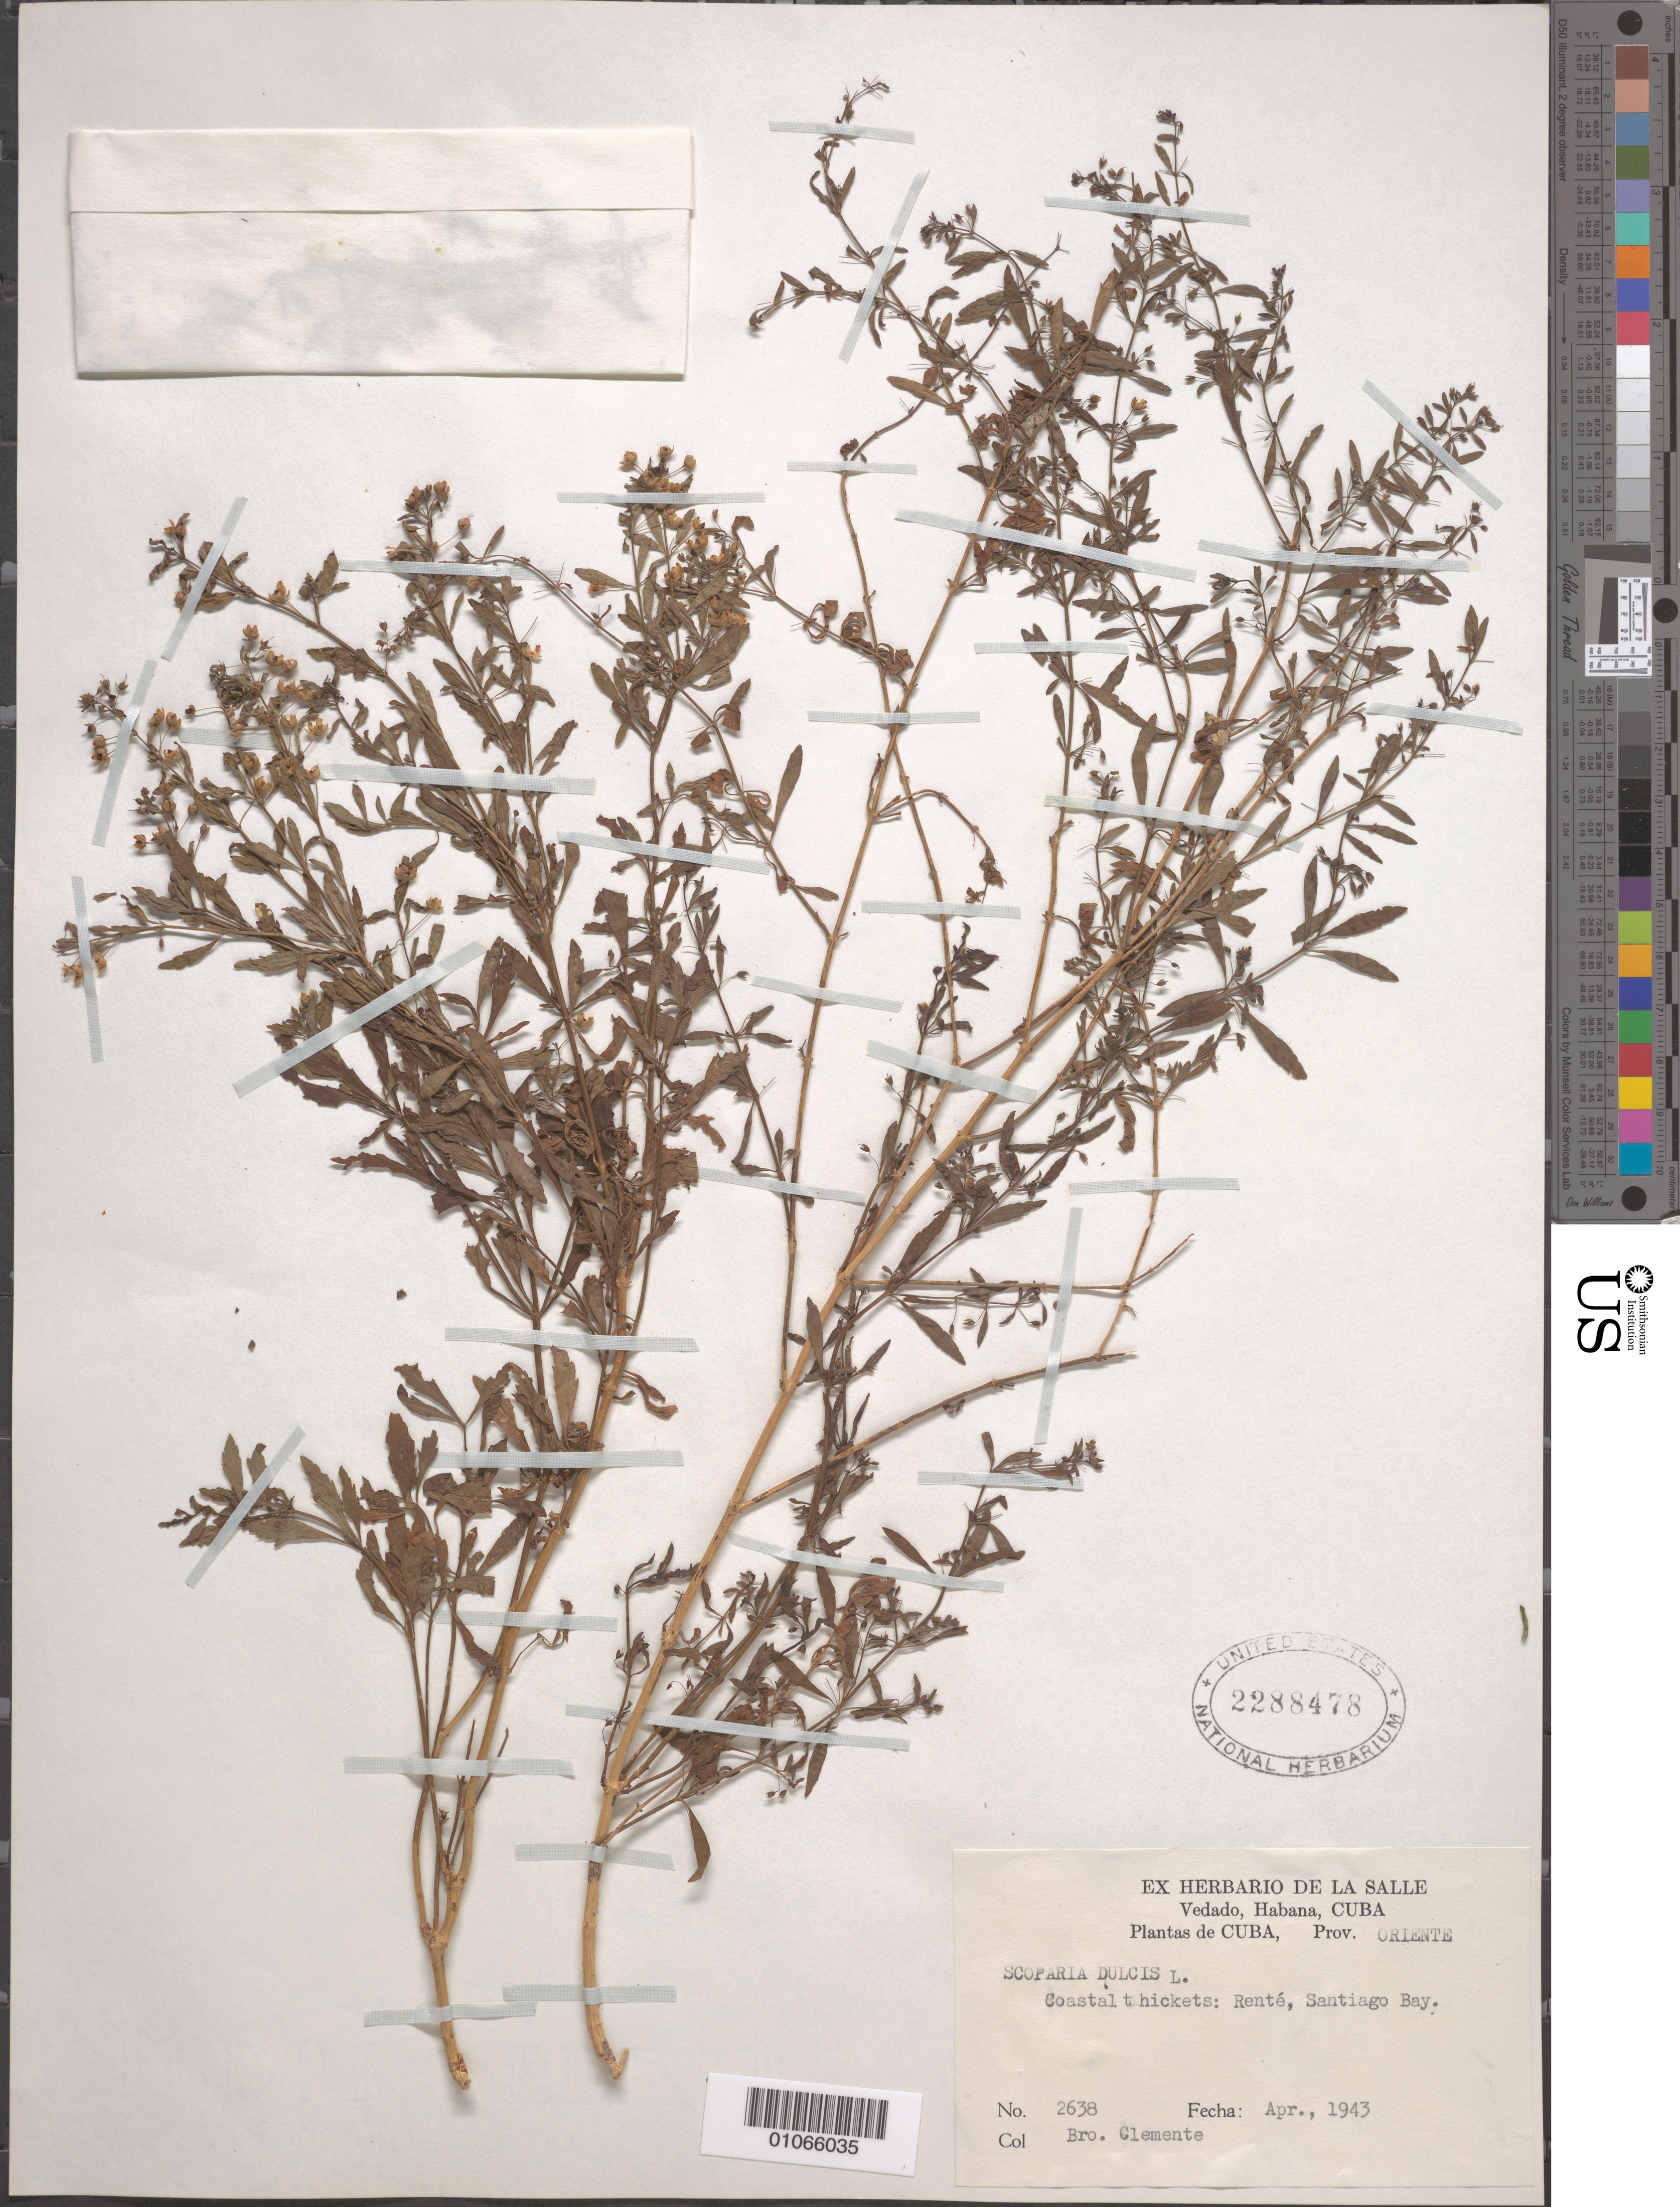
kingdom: Plantae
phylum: Tracheophyta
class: Magnoliopsida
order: Lamiales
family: Plantaginaceae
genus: Scoparia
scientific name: Scoparia dulcis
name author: L.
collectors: Bro. Clemente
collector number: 2638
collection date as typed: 01 Apr 1943 to 30 Apr 1943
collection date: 1943-04-01/1943-04-30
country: Cuba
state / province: Santiago de Cuba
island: Cuba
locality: Coastal thickets: Rente, Santiago Bay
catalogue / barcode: US 2288478